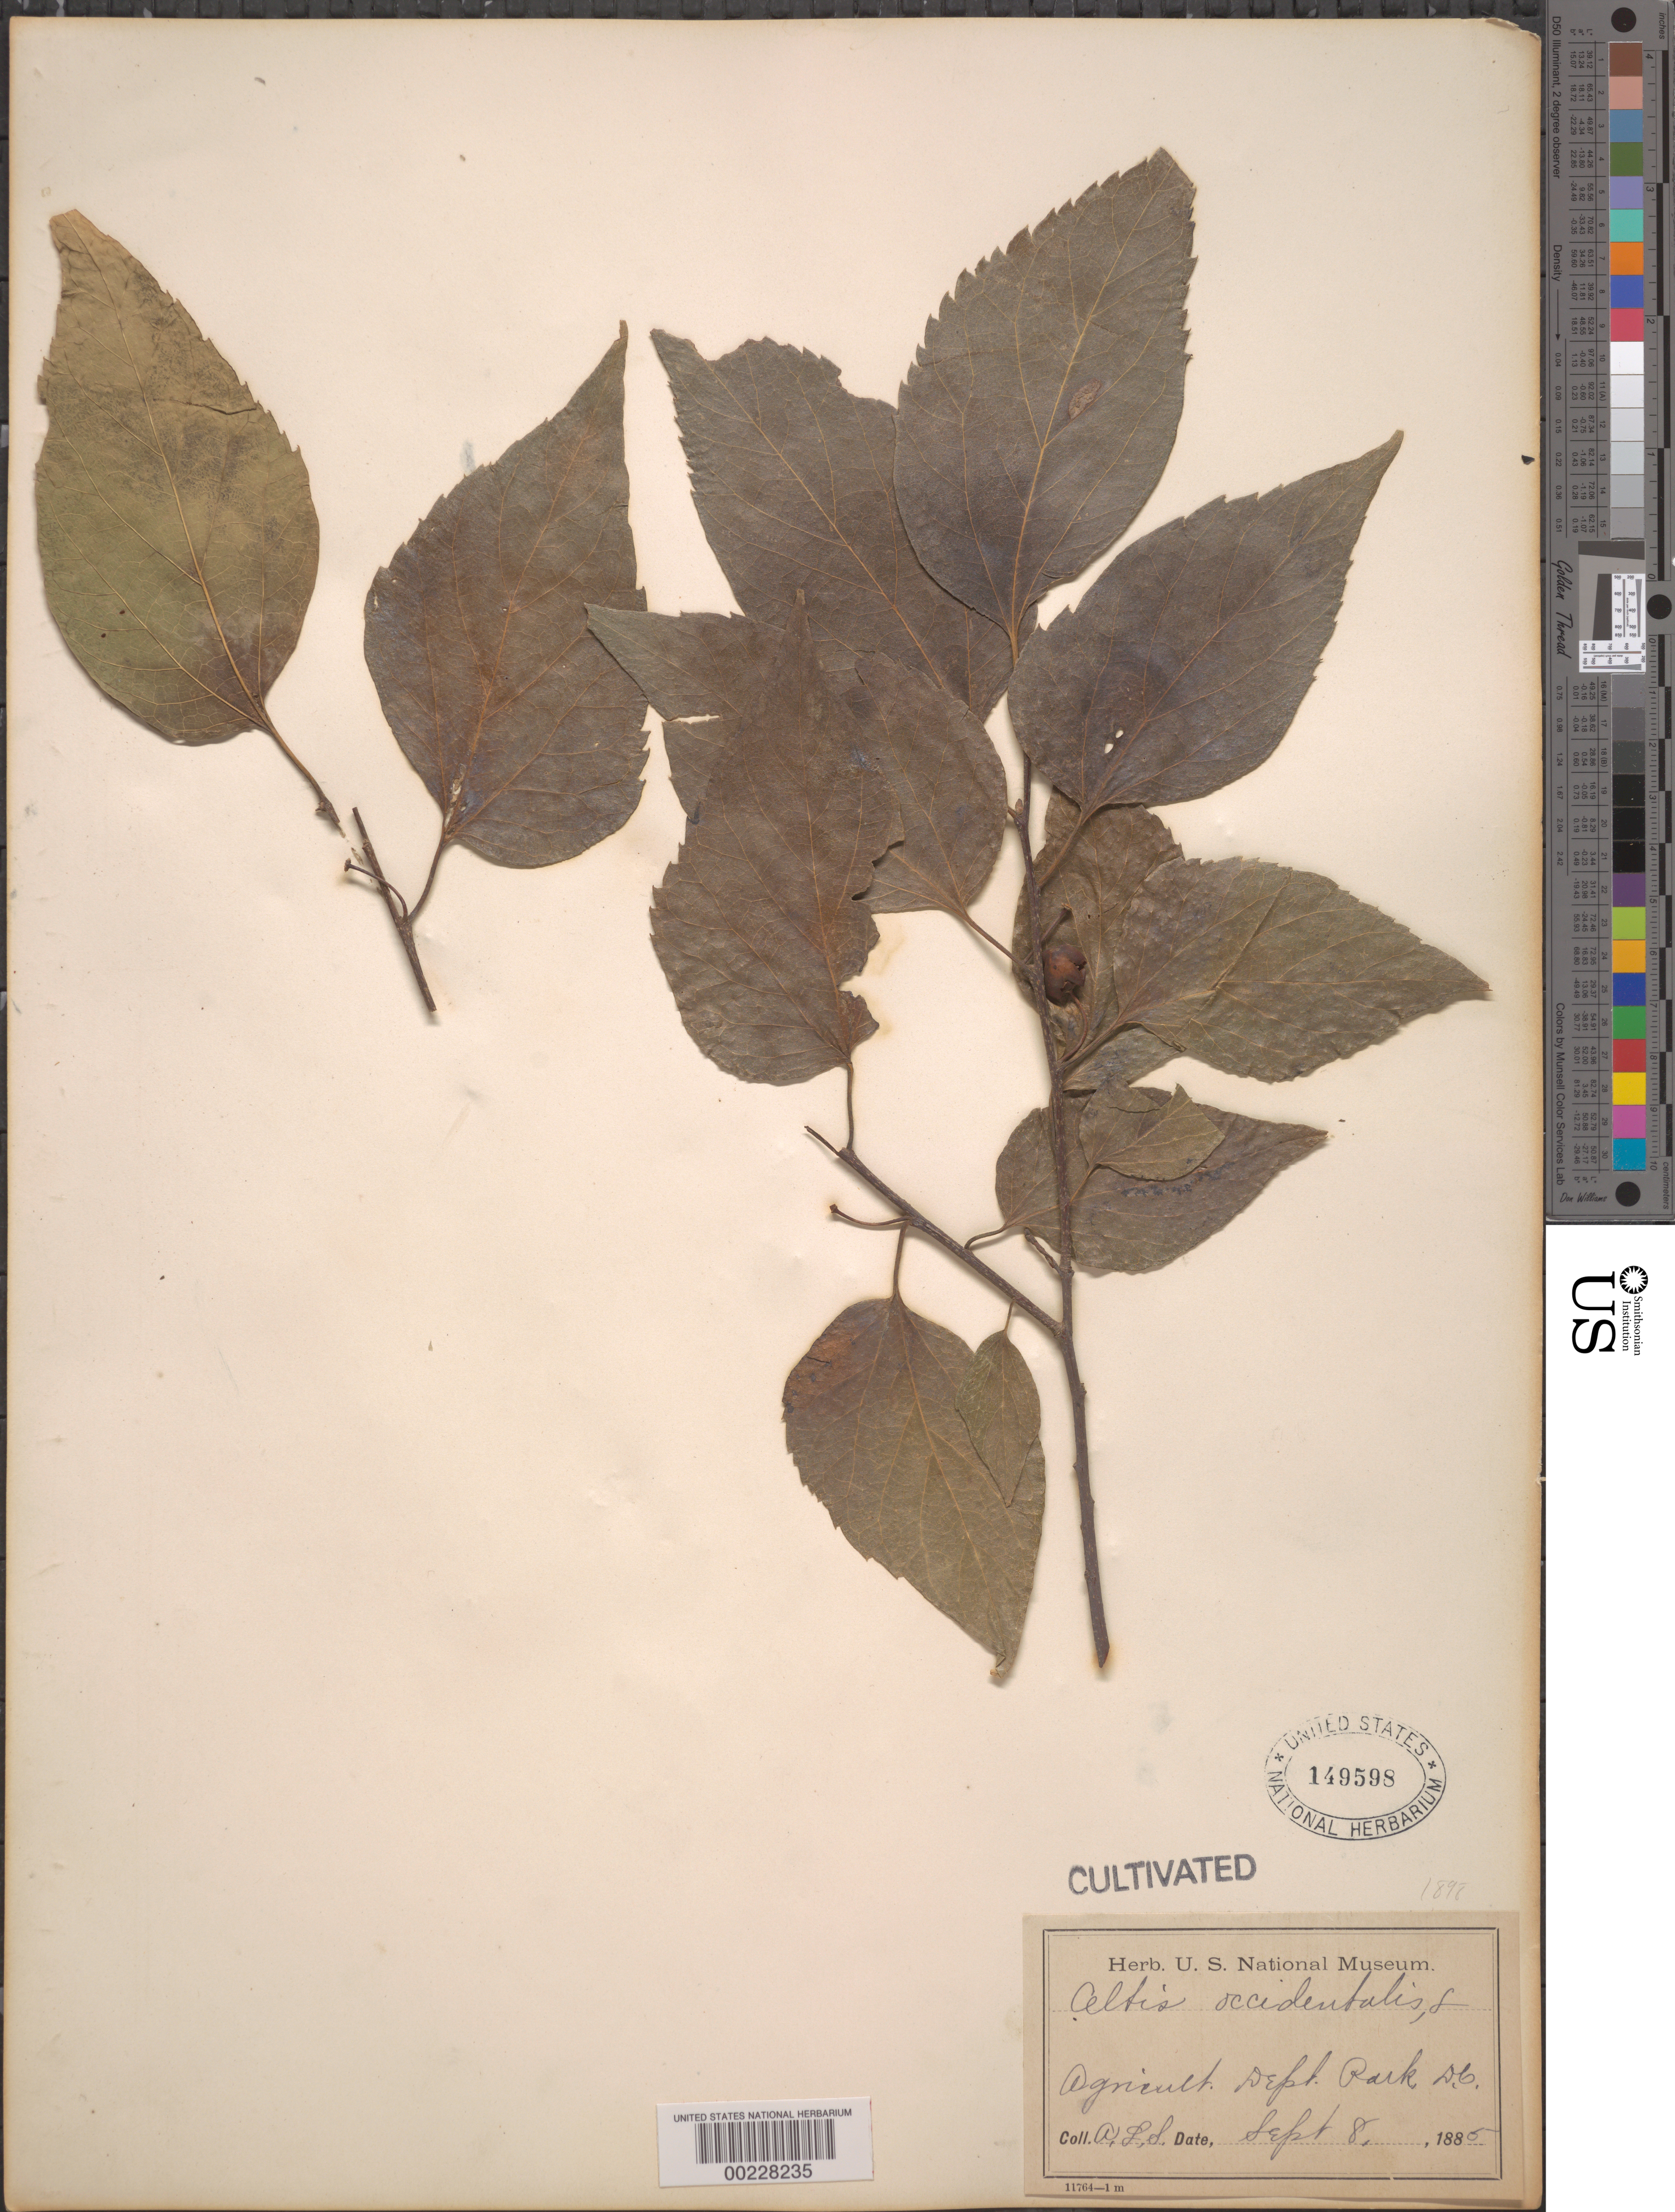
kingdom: Plantae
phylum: Tracheophyta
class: Magnoliopsida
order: Rosales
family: Cannabaceae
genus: Celtis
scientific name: Celtis occidentalis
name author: L.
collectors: A. L. Schott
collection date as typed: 08 Sep 1885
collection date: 1885-09-08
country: United States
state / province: District of Columbia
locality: Agricultural Dept. Park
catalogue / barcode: US 149598